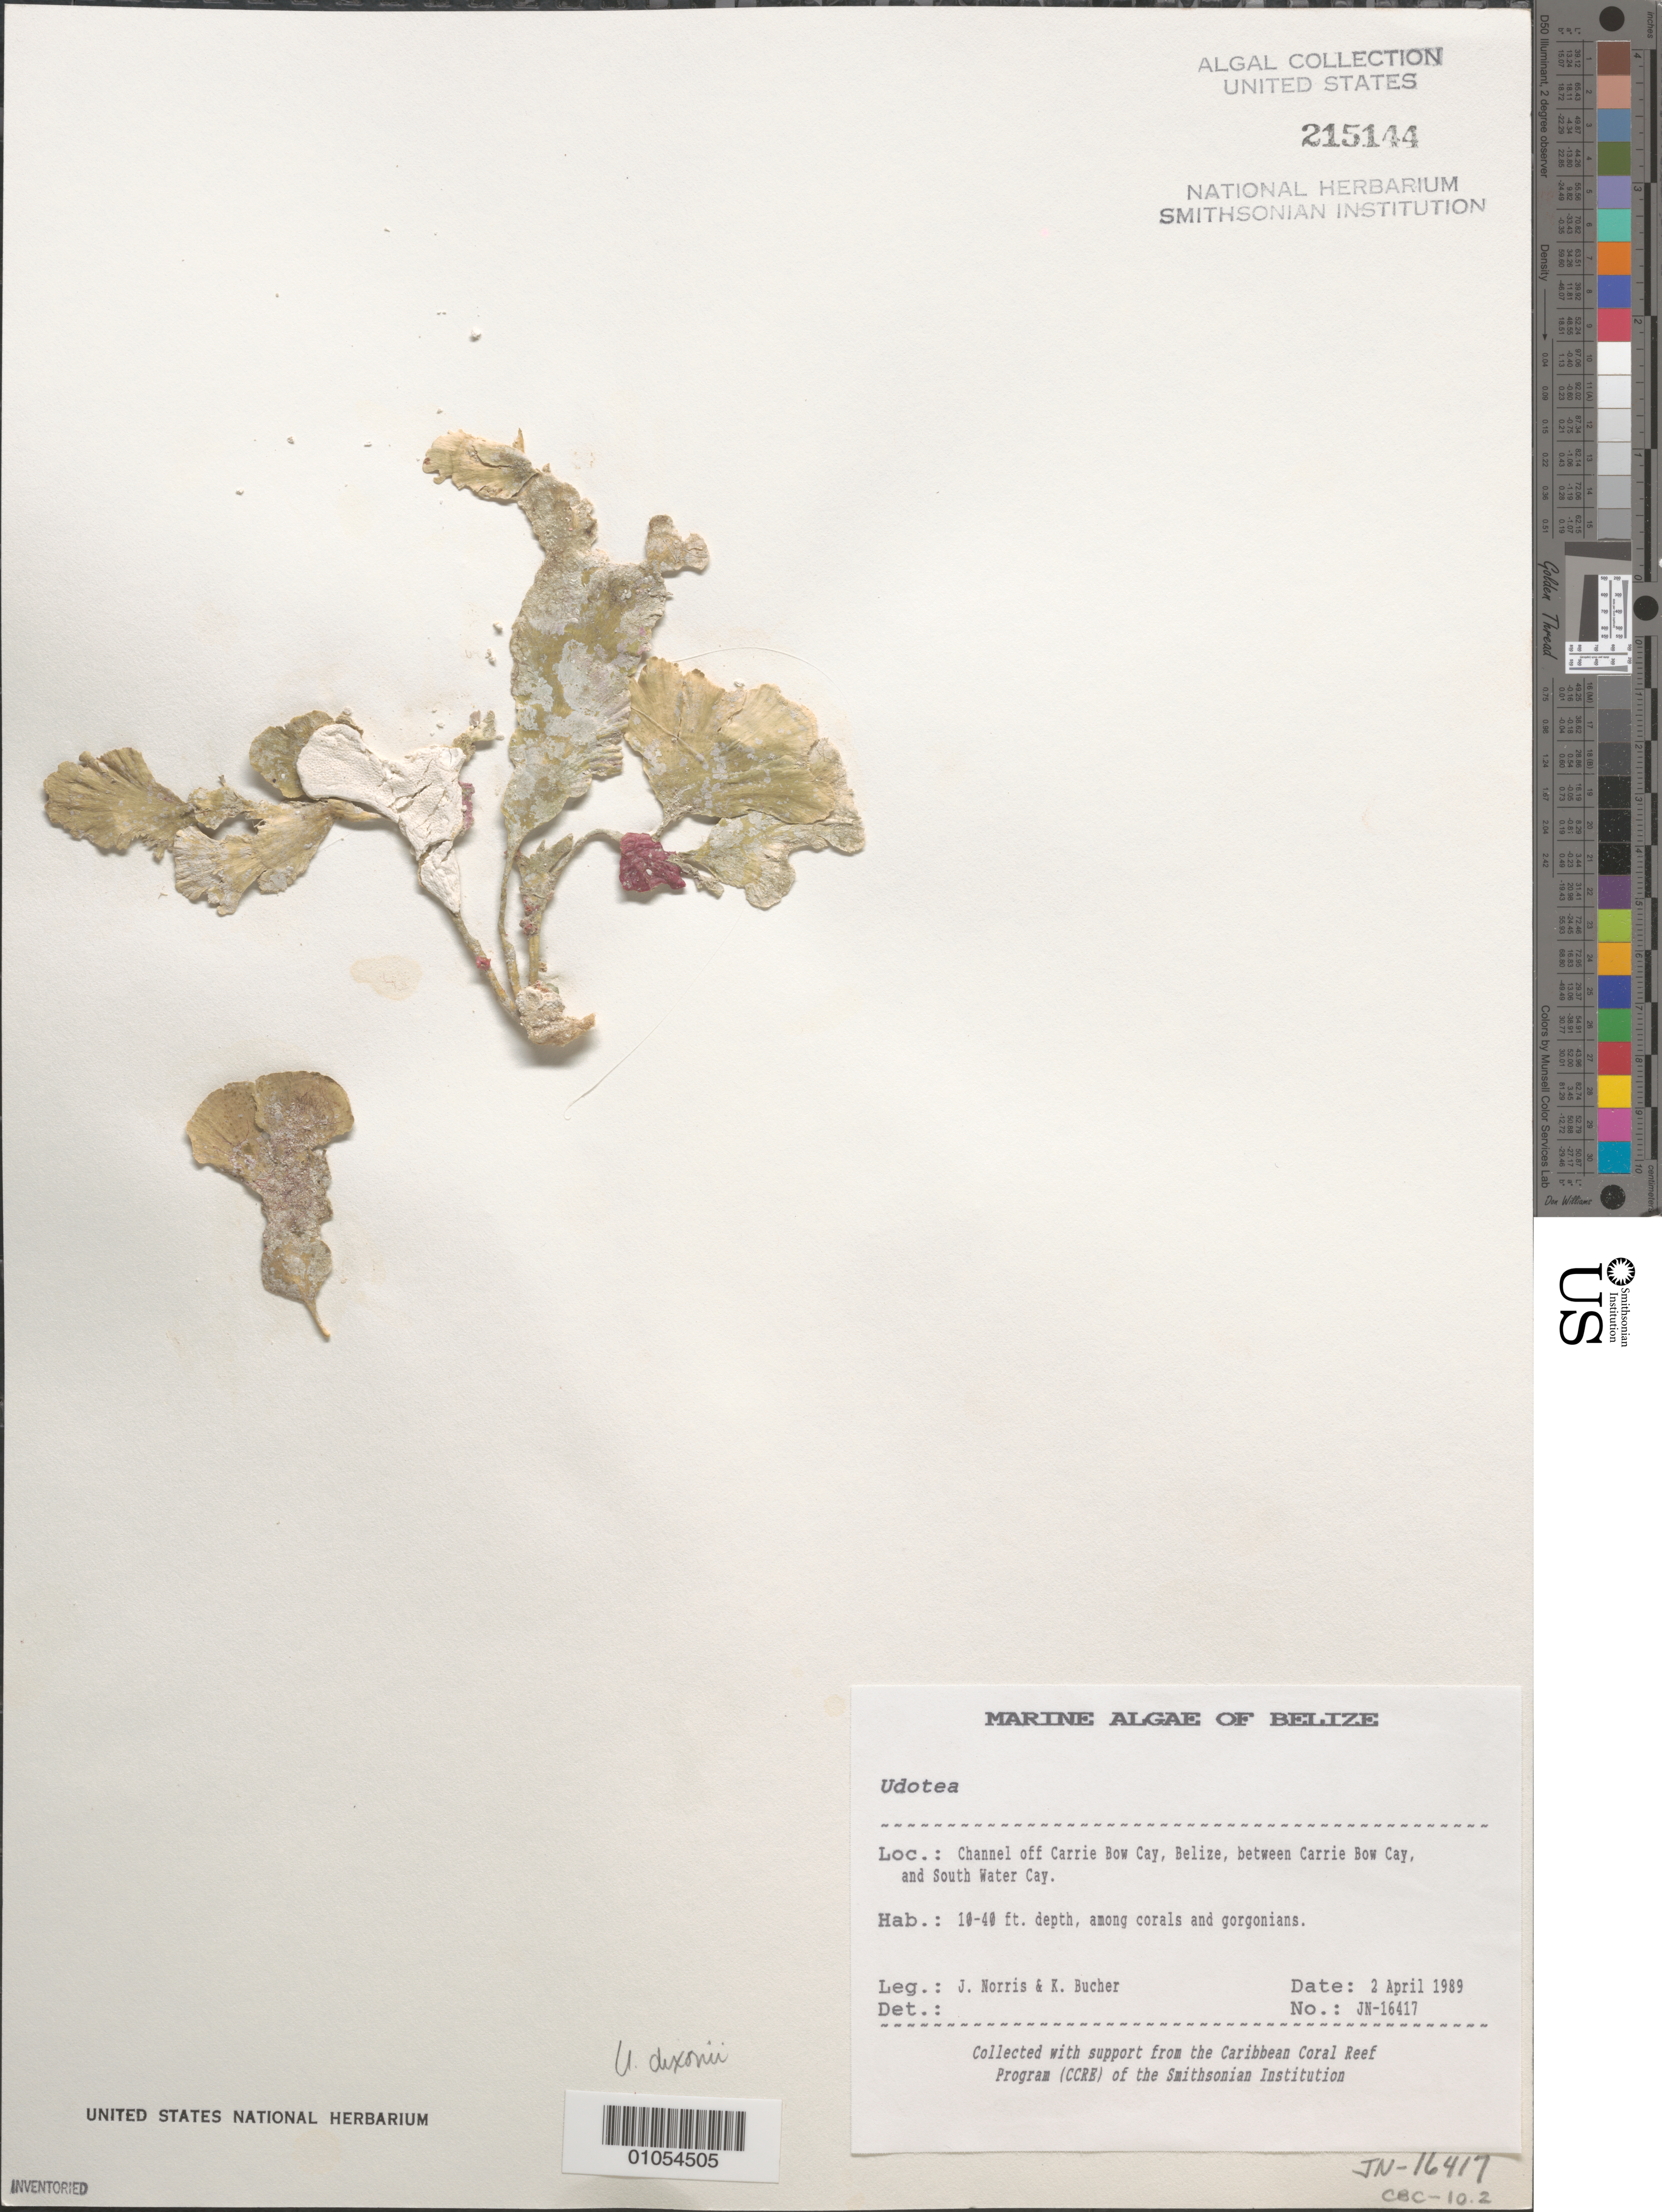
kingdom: Plantae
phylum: Chlorophyta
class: Ulvophyceae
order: Bryopsidales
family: Udoteaceae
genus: Udotea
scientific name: Udotea dixonii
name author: D.S. Littler & Littler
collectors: J. N. Norris & K. E. Bucher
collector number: JN-16417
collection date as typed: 02 Apr 1989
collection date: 1989-04-02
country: Belize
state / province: Stann Creek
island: Carrie Bow Cay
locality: Channel off Carrie Bow Cay, between Carrie Bow Cay and South Water Cay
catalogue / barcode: US 215144